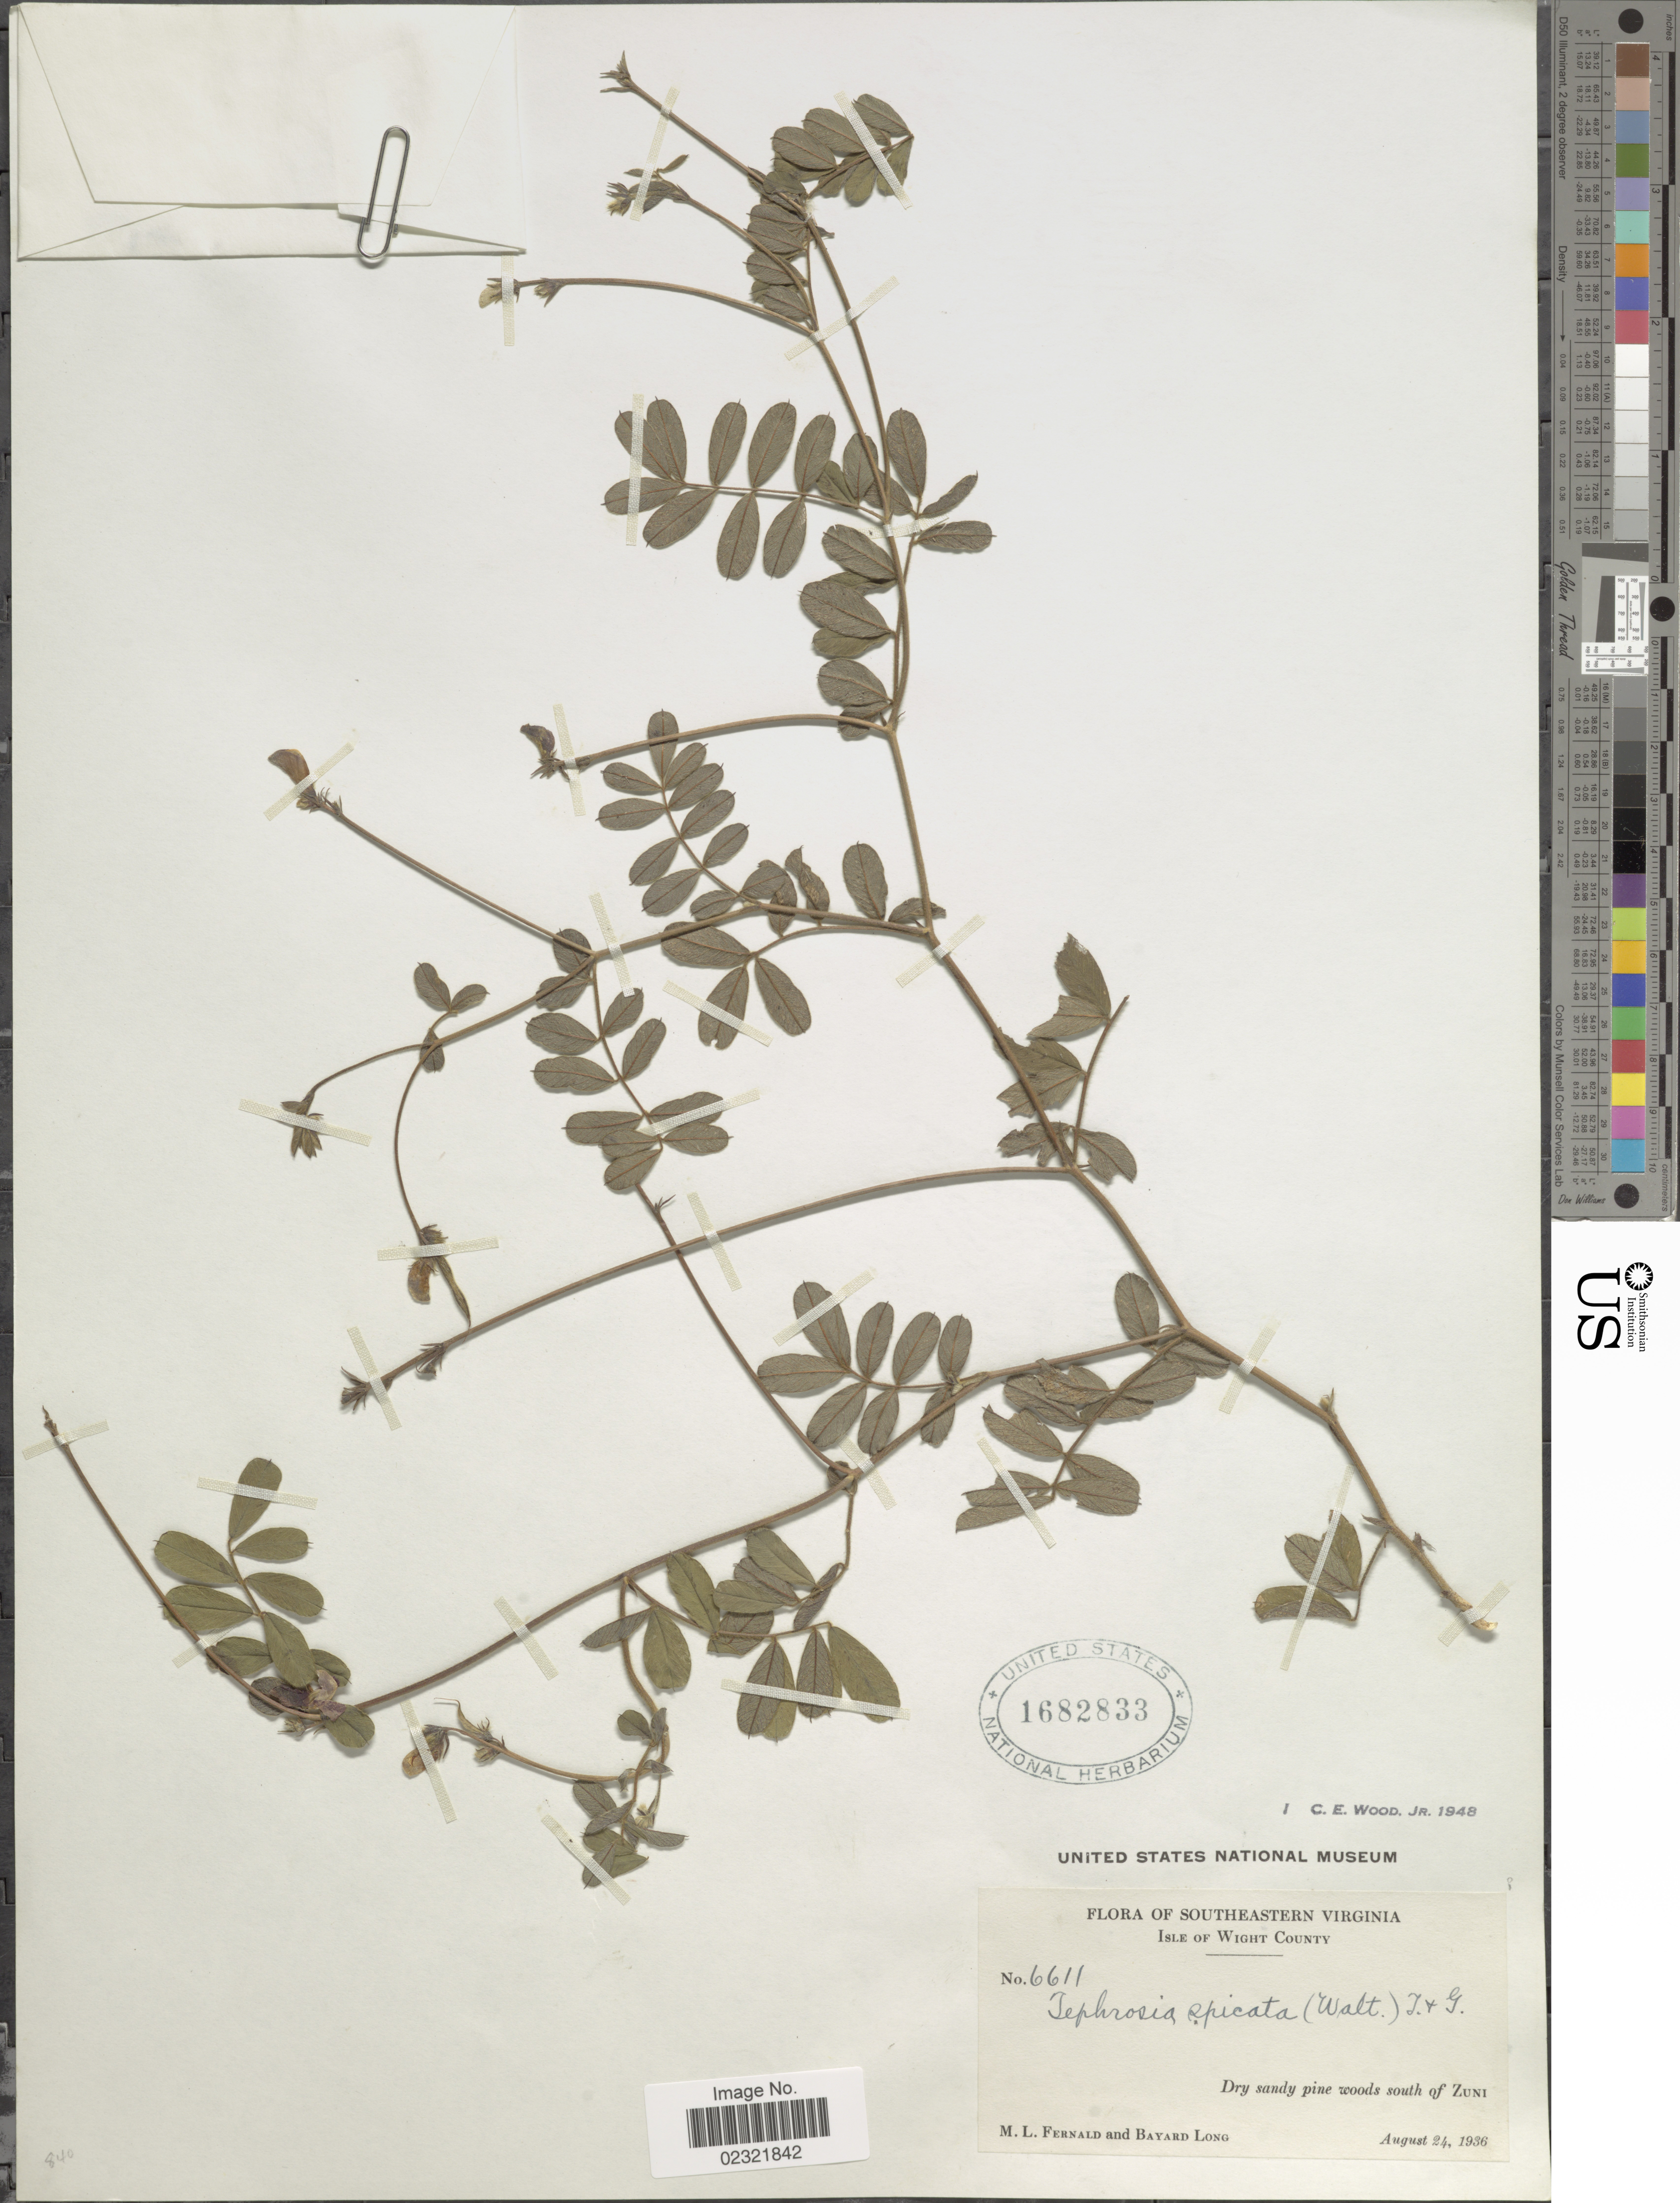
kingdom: Plantae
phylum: Tracheophyta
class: Magnoliopsida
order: Fabales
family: Fabaceae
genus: Tephrosia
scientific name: Tephrosia spicata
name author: (Walter) Torr. & A. Gray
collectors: M. L. Fernald & B. Long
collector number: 6611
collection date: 1936-08-24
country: United States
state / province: Virginia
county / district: Isle of Wight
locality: Southeastern Virginia, Isle of Wight County, Dry sandy pine woods south of Zuni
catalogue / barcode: US 1682833